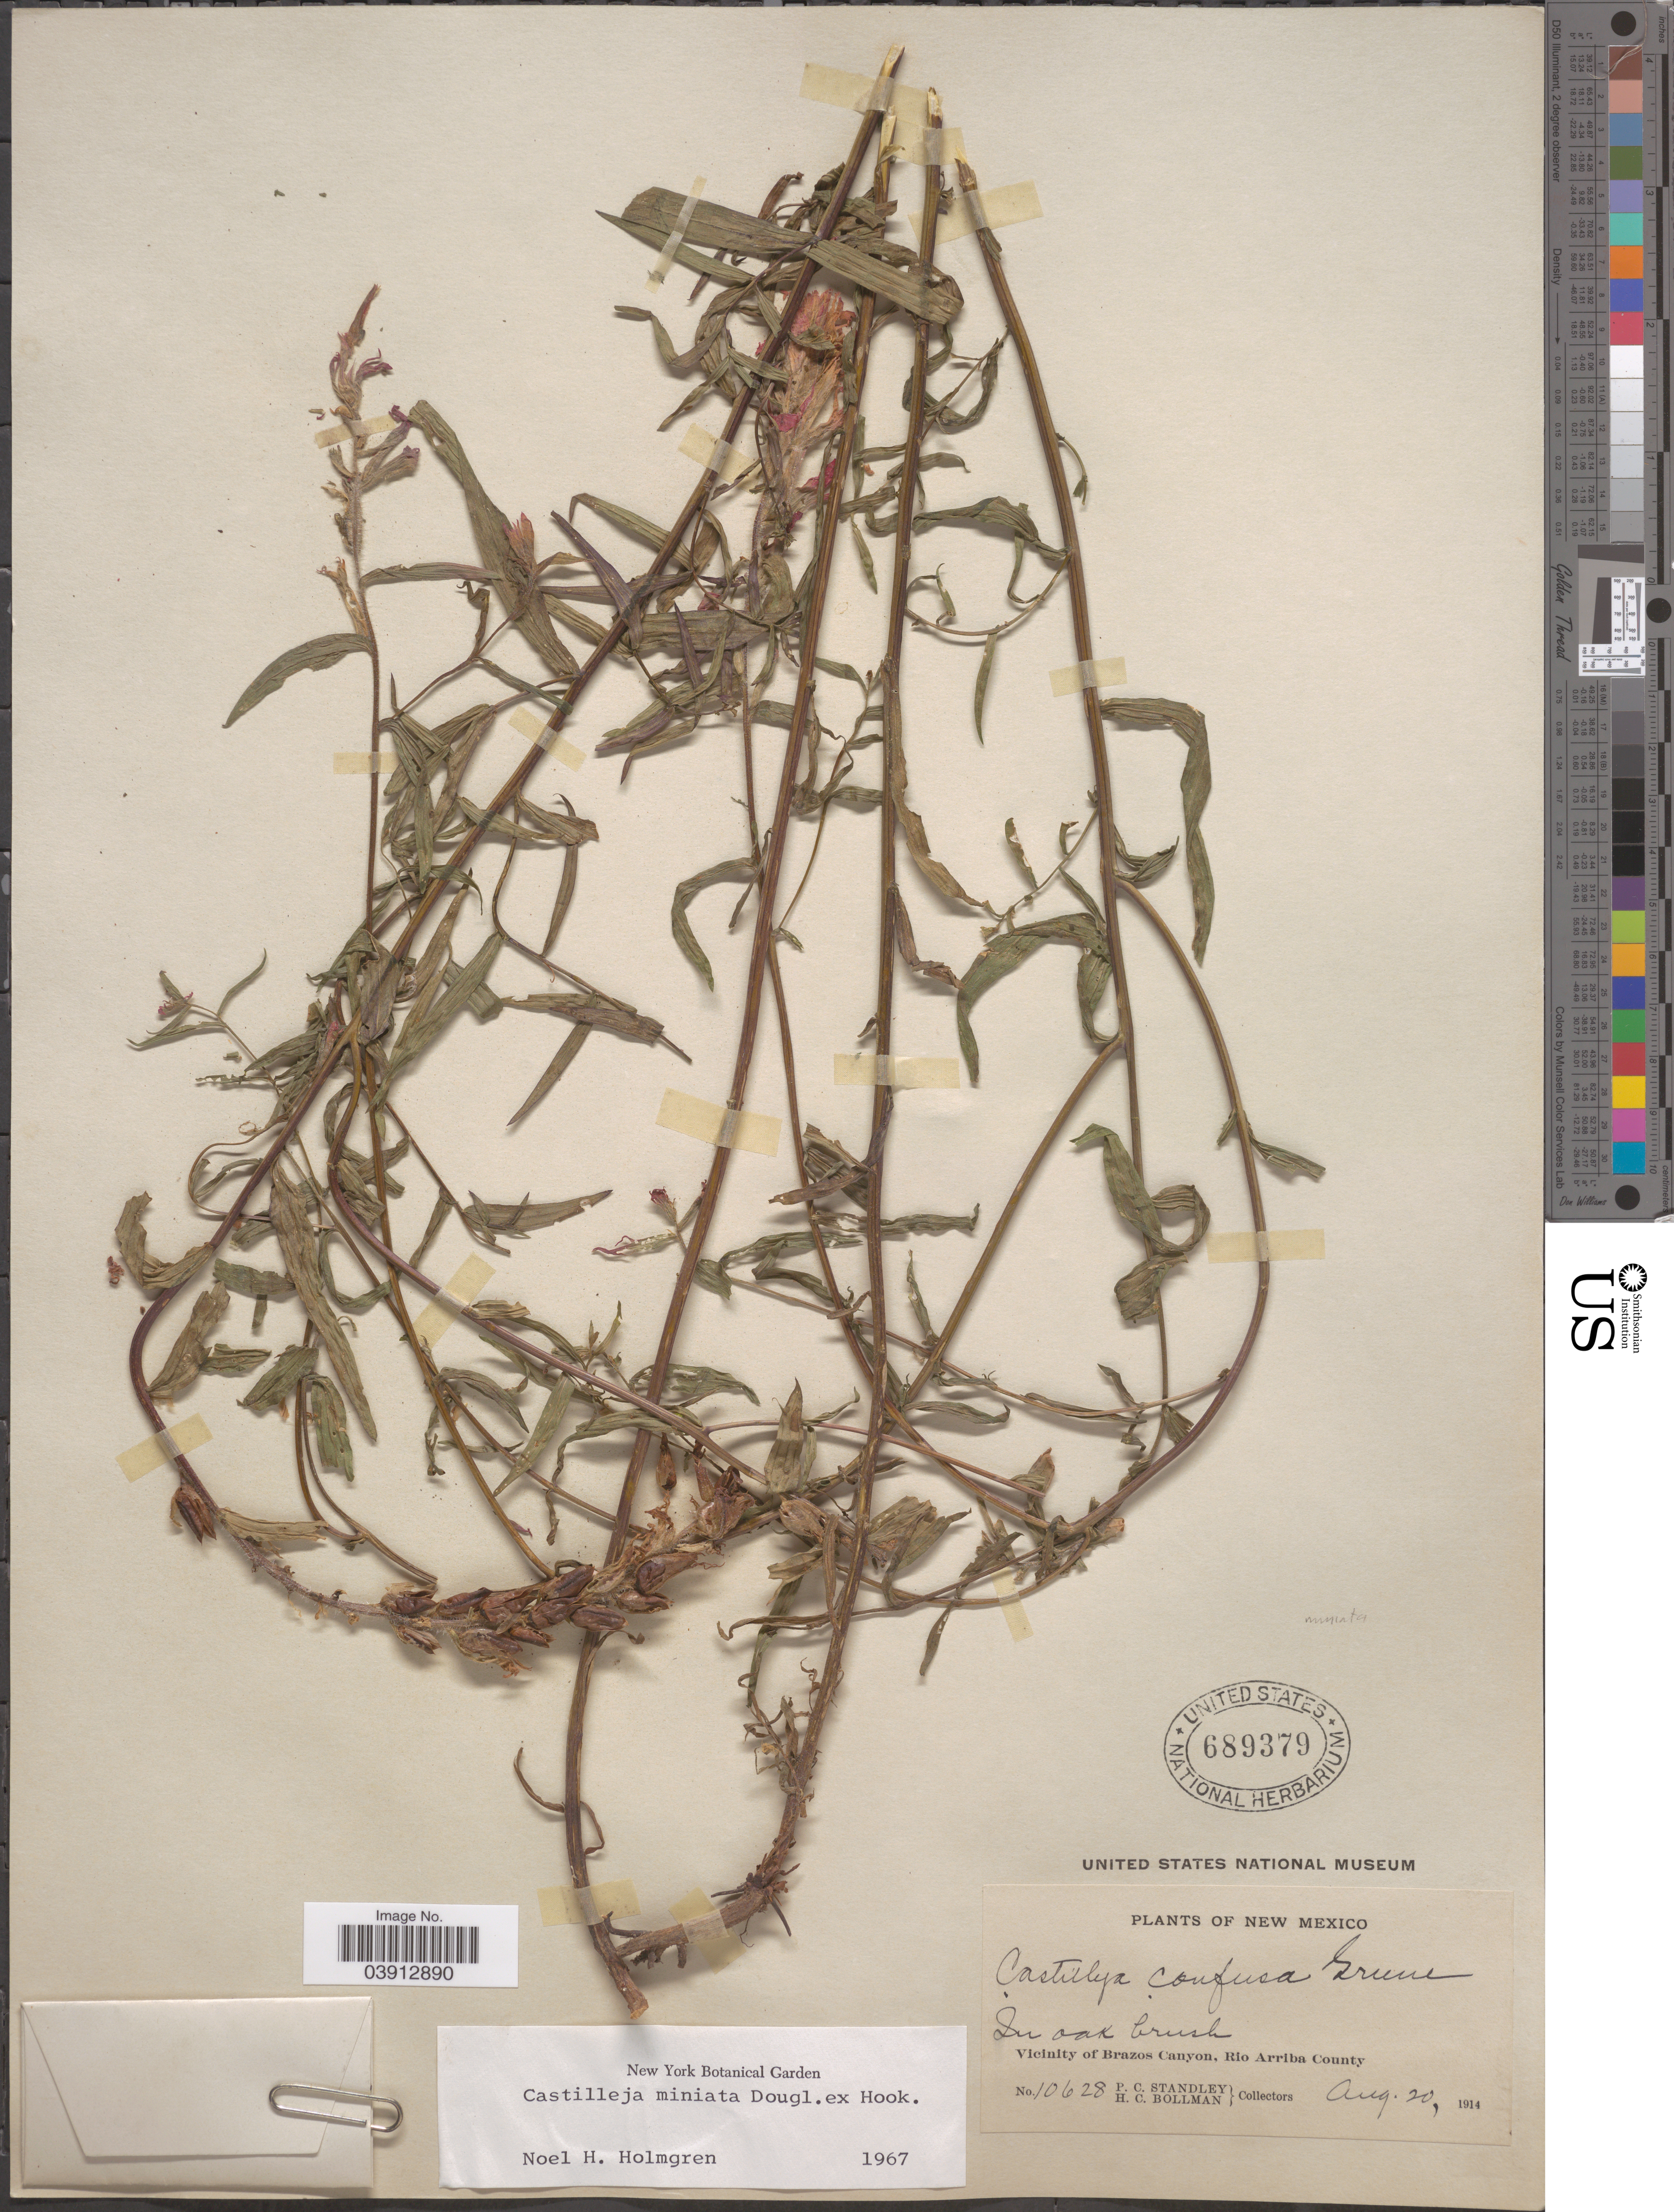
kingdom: Plantae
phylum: Tracheophyta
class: Magnoliopsida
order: Lamiales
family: Orobanchaceae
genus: Castilleja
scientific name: Castilleja miniata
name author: Douglas ex Hook.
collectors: P. C. Standley & H. C. Bollman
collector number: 10628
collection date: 1914-08-20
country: United States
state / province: New Mexico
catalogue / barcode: US 689379